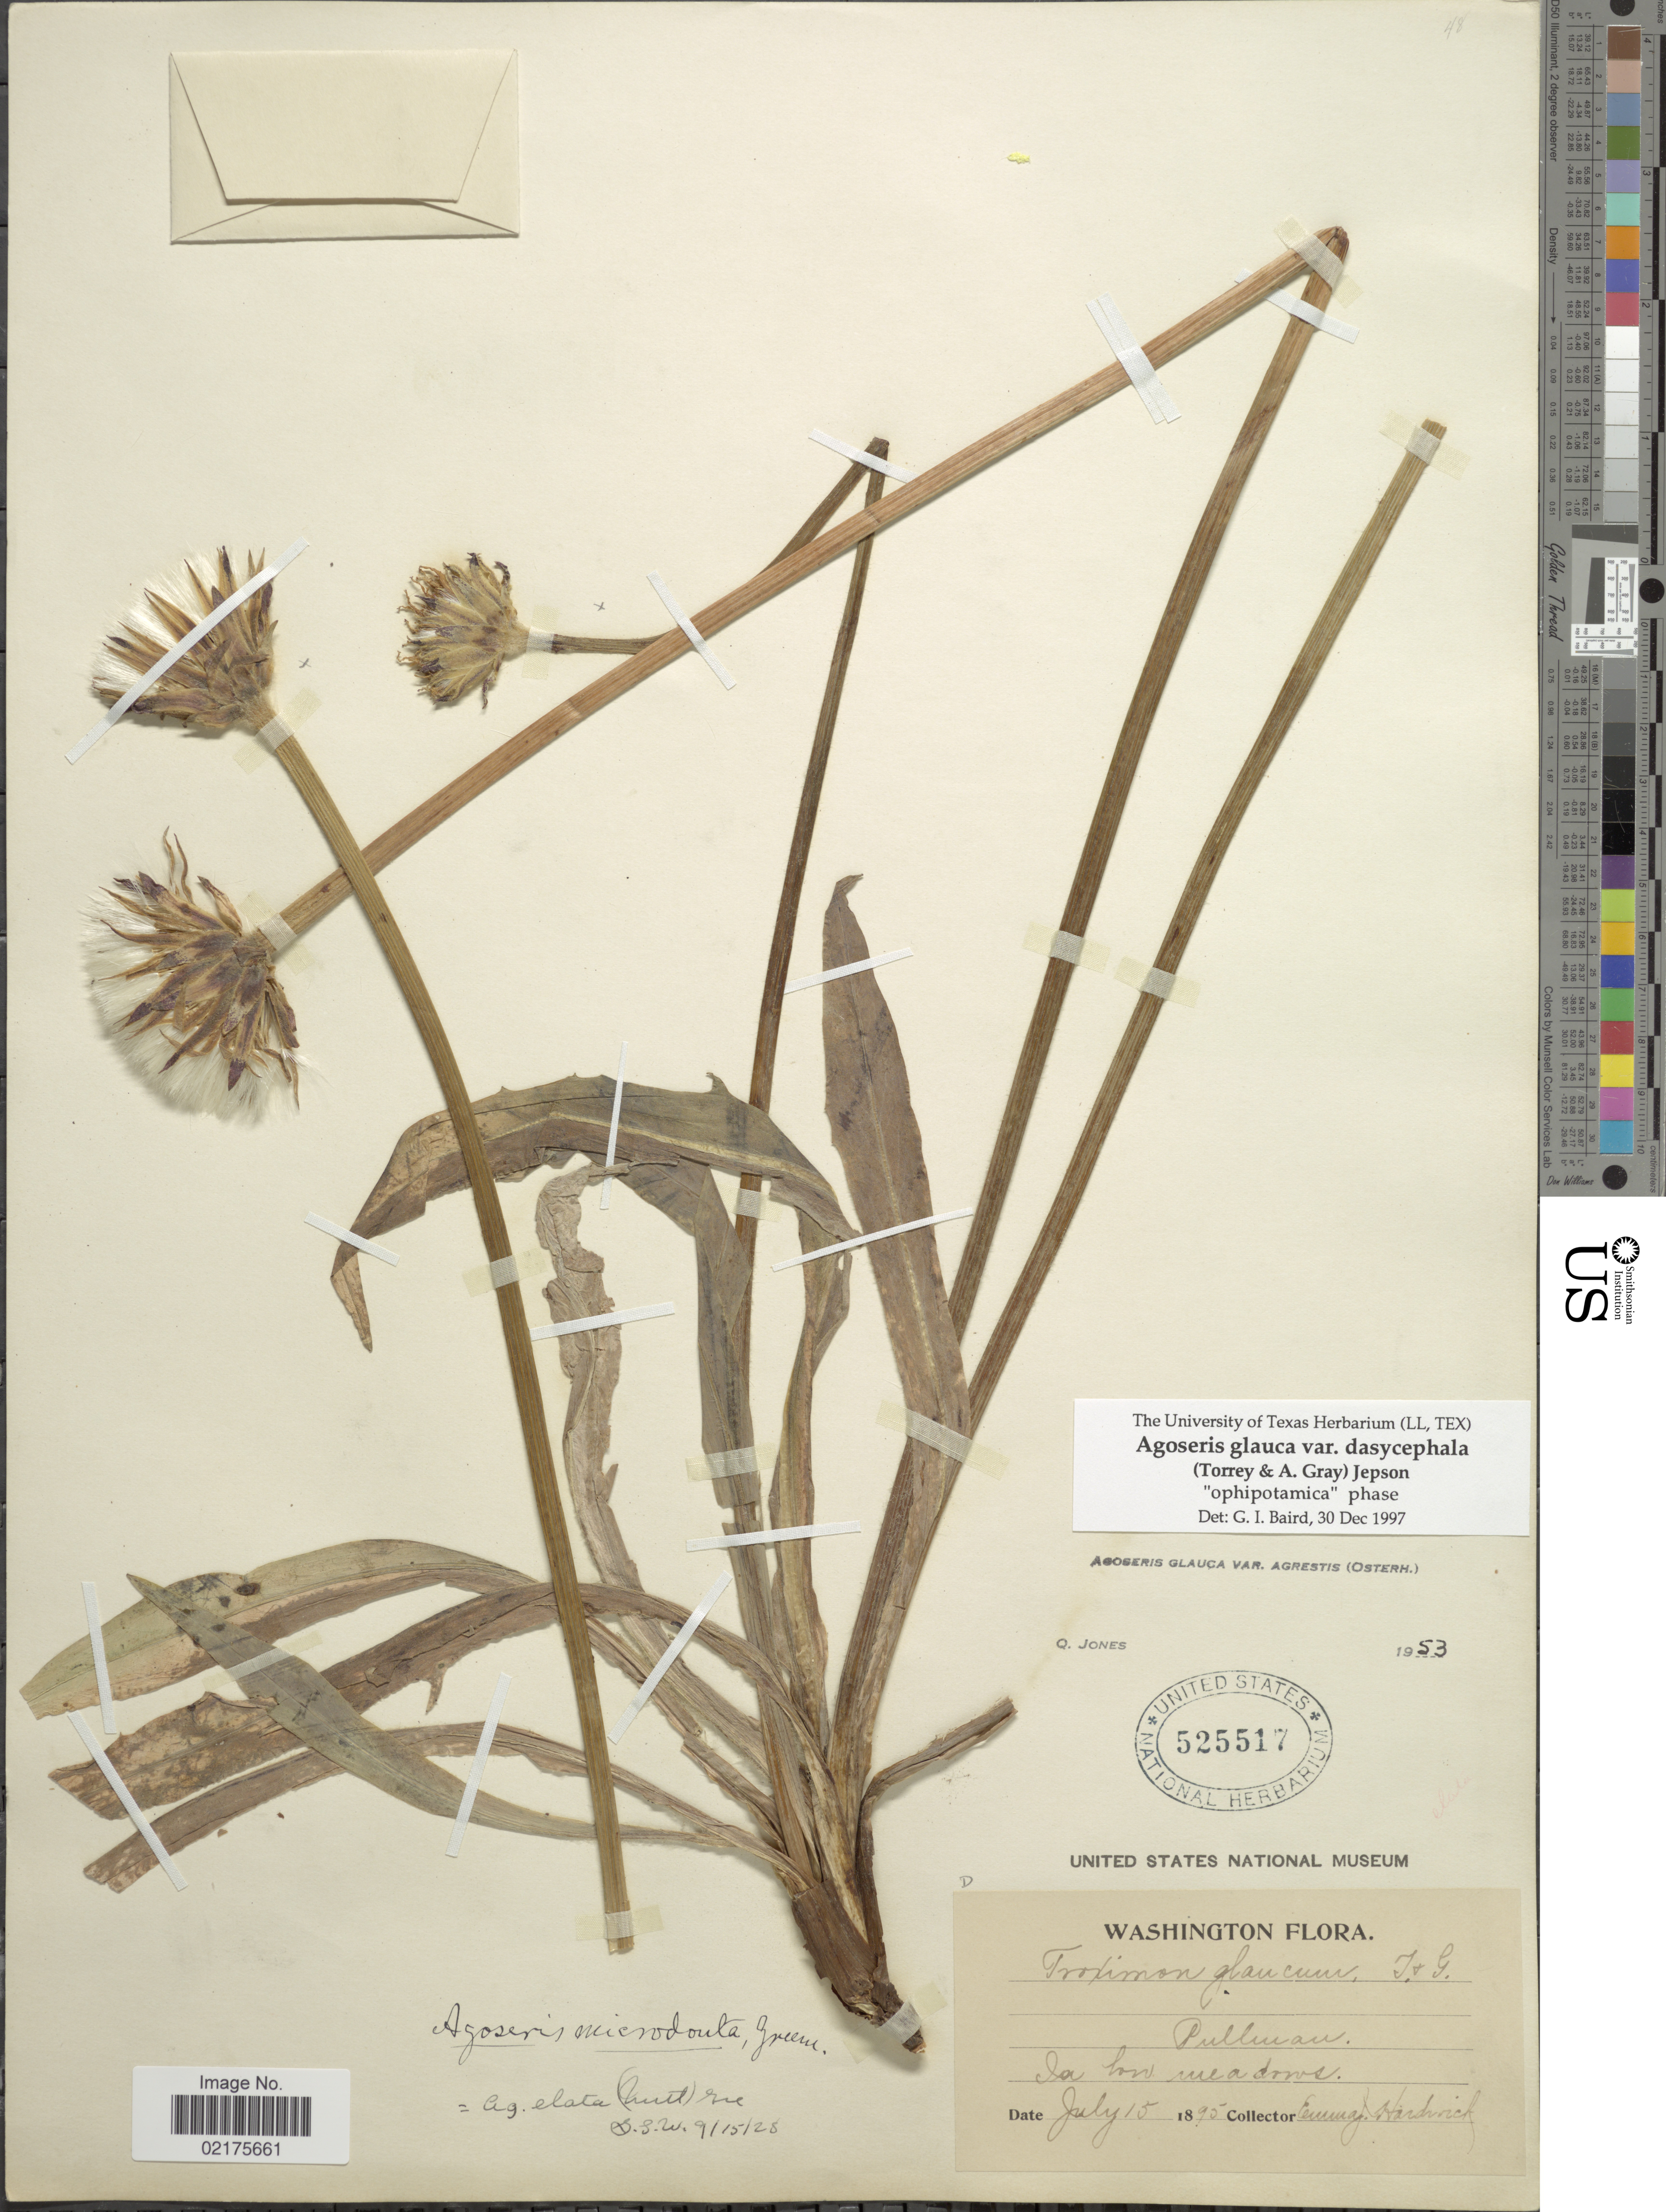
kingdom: Plantae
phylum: Tracheophyta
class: Magnoliopsida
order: Asterales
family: Asteraceae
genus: Agoseris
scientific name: Agoseris glauca var. dasycephala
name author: (Torr. & A. Gray) Jeps.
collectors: J. Hardwick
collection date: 1895-07-15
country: United States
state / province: Washington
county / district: Whitman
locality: Pullman, in low meadows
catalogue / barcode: US 525517